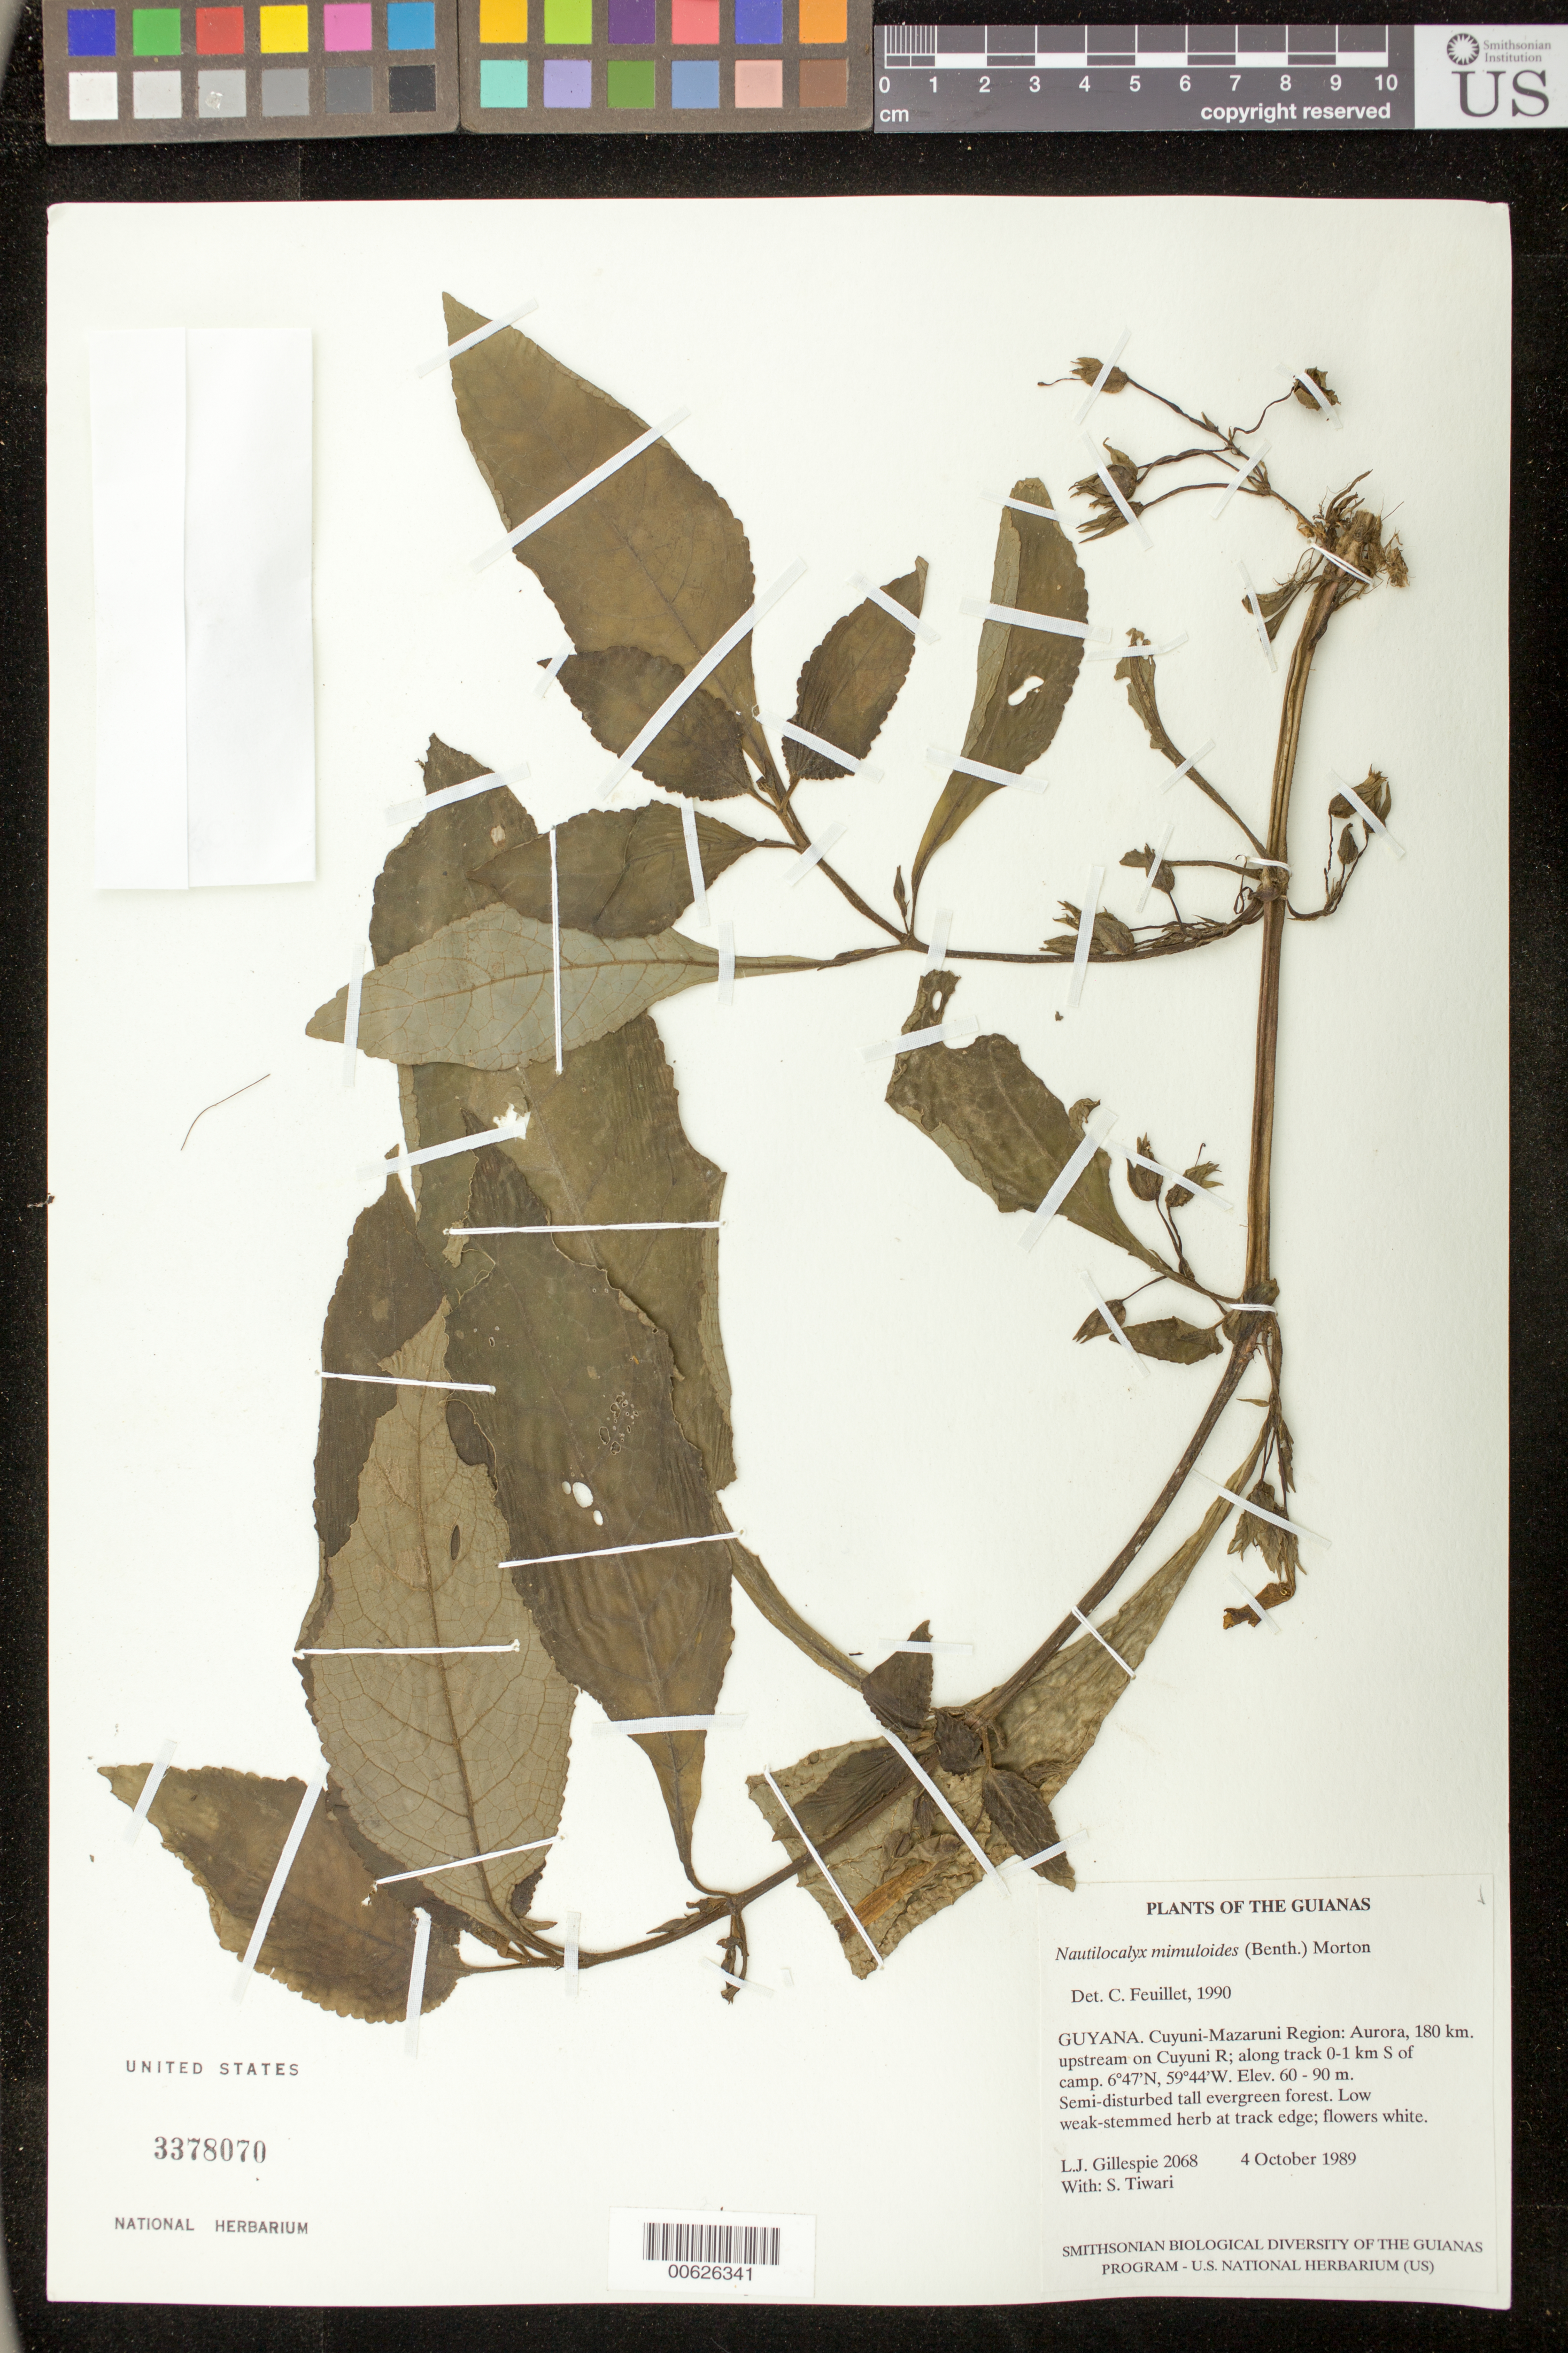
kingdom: Plantae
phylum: Tracheophyta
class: Magnoliopsida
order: Lamiales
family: Gesneriaceae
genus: Nautilocalyx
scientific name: Nautilocalyx mimuloides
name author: (Benth.) C.V. Morton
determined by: Feuillet, C.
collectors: L. J. Gillespie & S. Tiwari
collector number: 2068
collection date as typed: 04 Oct 1989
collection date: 1989-10-04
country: Guyana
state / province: Cuyuni-Mazaruni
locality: Aurora, 180 km upstream on Cuyuni R.; along track 0-1 km S of camp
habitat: Semi-disturbed tall evergreen forest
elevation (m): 60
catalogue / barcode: US 3378070